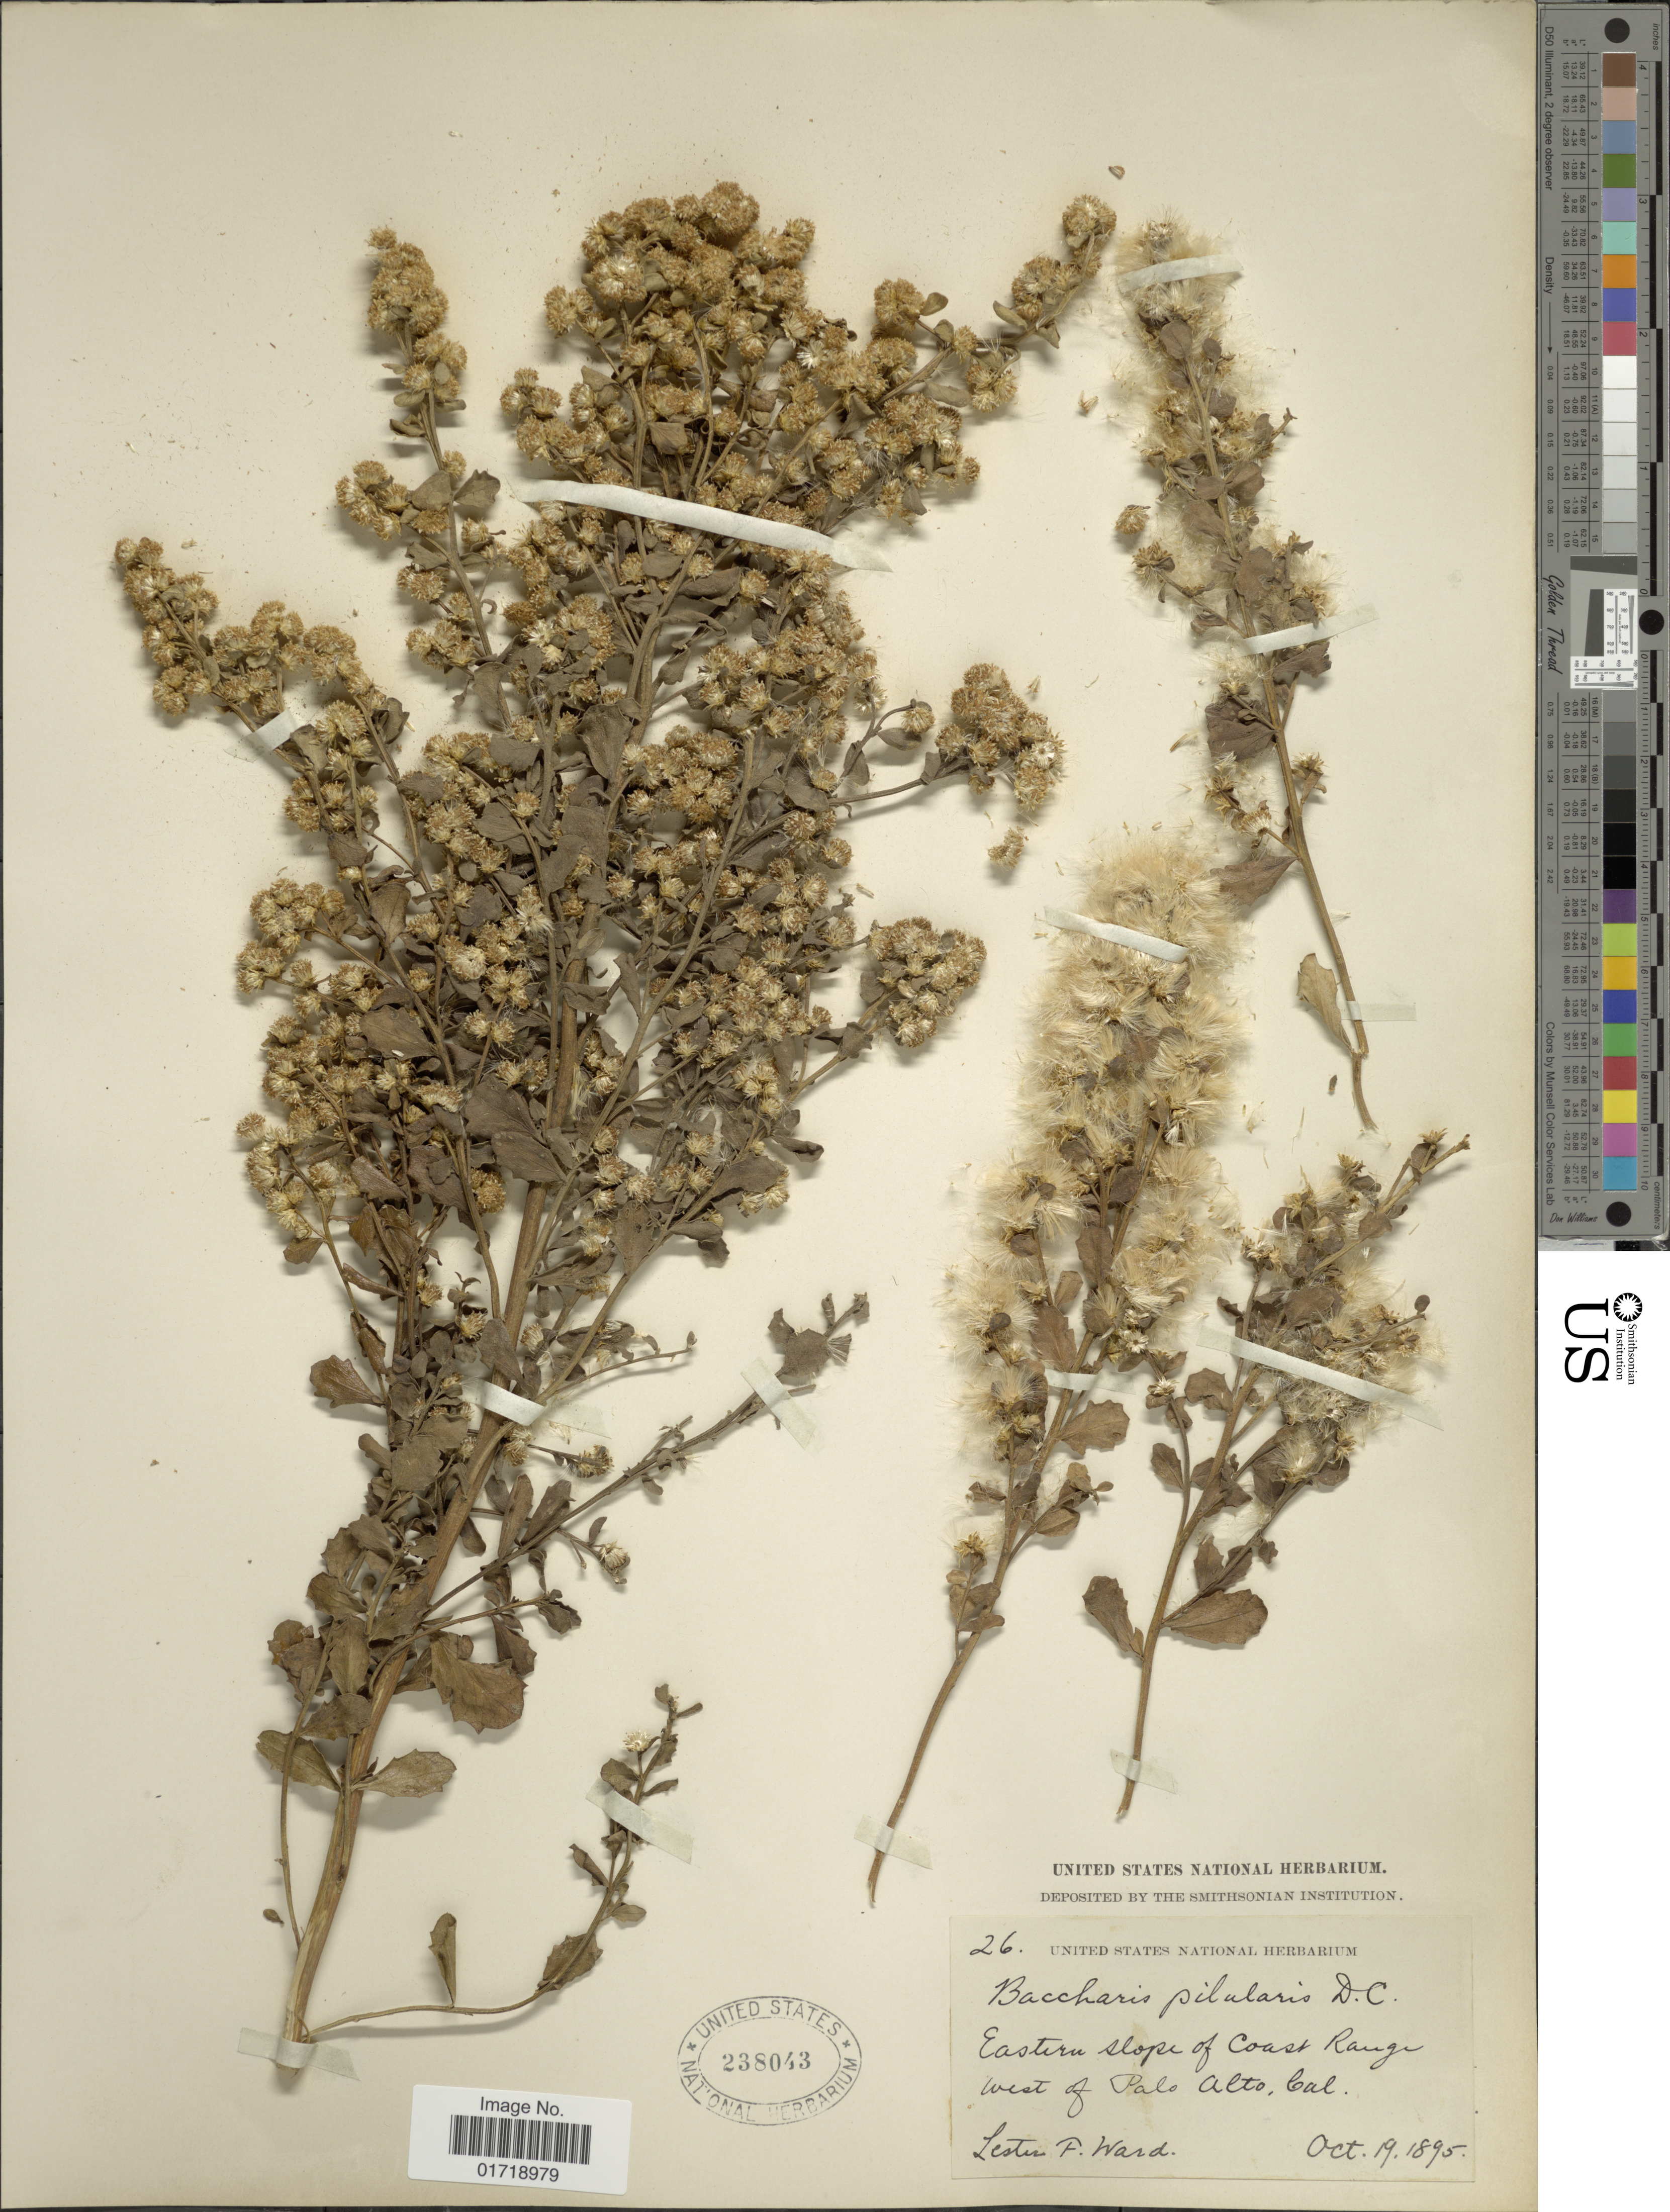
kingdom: Plantae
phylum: Tracheophyta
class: Magnoliopsida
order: Asterales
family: Asteraceae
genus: Baccharis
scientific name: Baccharis pilularis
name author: DC.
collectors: L. F. Ward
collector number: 26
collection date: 1895-10-19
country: United States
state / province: California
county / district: Santa Clara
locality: Eastern slope of Coast Range, west of Palo Alto, Cal.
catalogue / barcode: US 238043